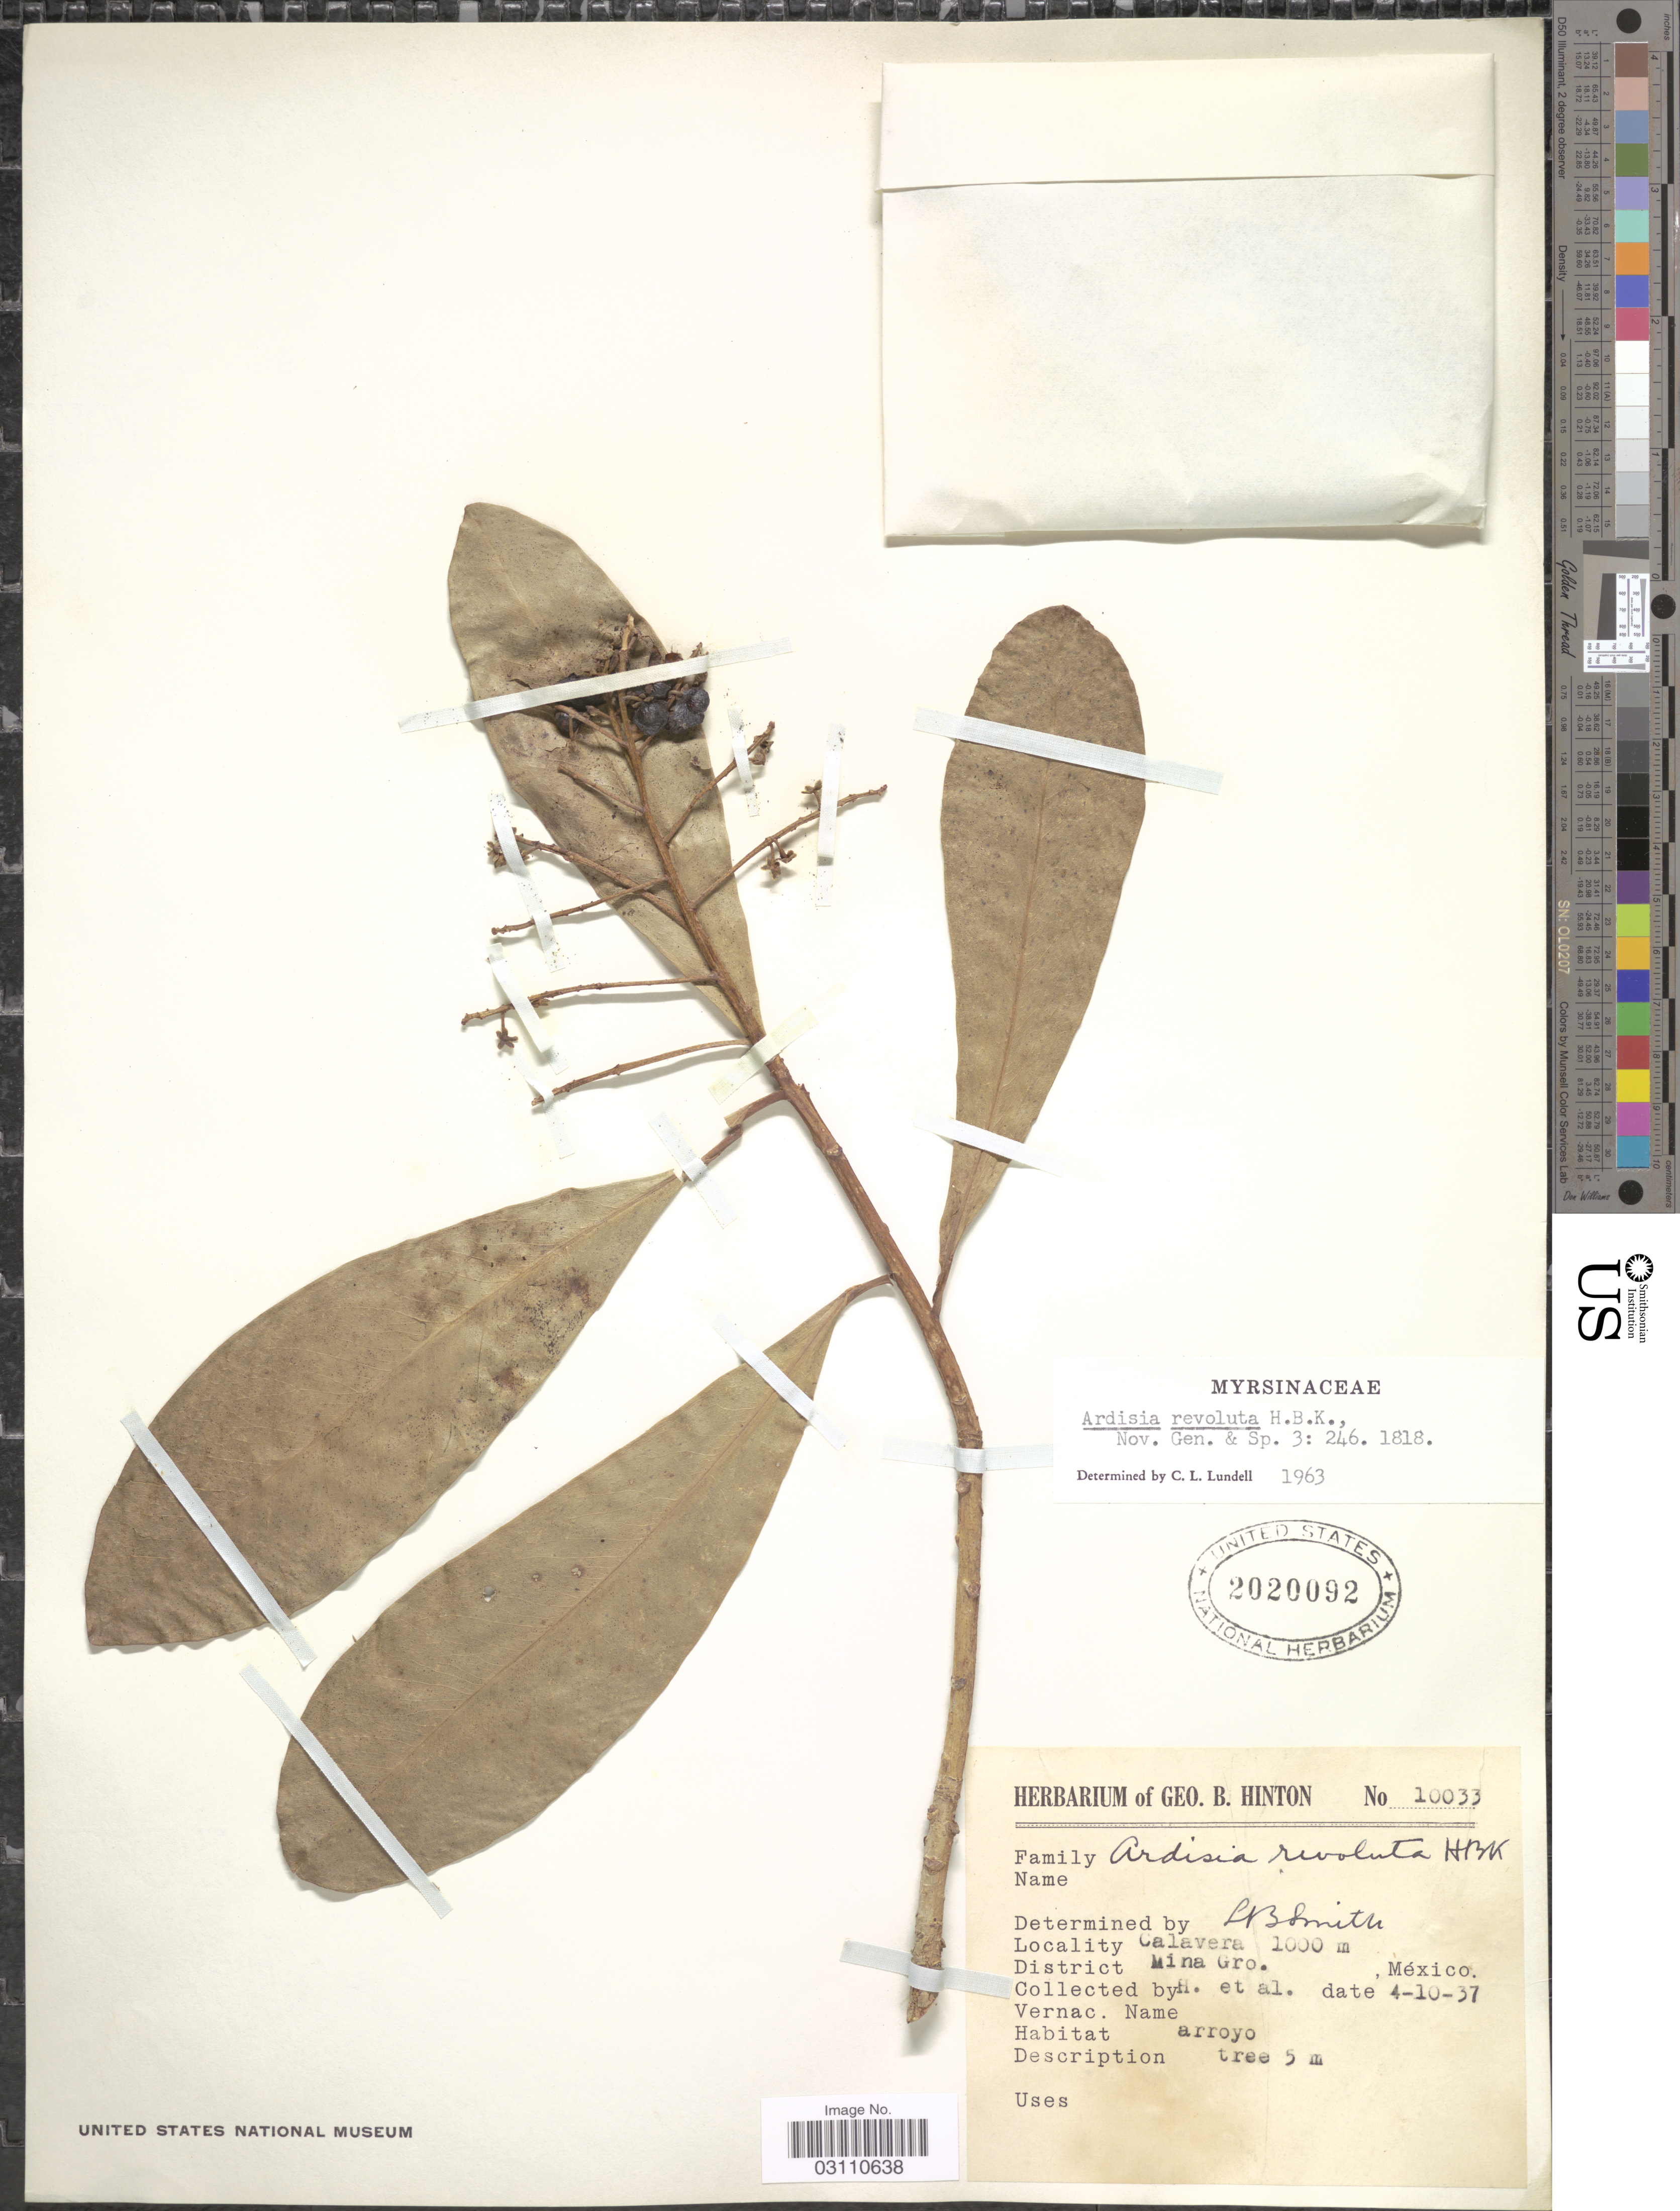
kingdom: Plantae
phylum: Tracheophyta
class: Magnoliopsida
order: Ericales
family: Primulaceae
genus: Ardisia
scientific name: Ardisia revoluta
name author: Kunth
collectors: G. B. Hinton & et al.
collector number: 10033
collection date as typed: Transcribed d/m/y: 4/10/37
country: Mexico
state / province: Guerrero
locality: Calavera. District Mina.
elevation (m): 1000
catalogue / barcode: US 2020092